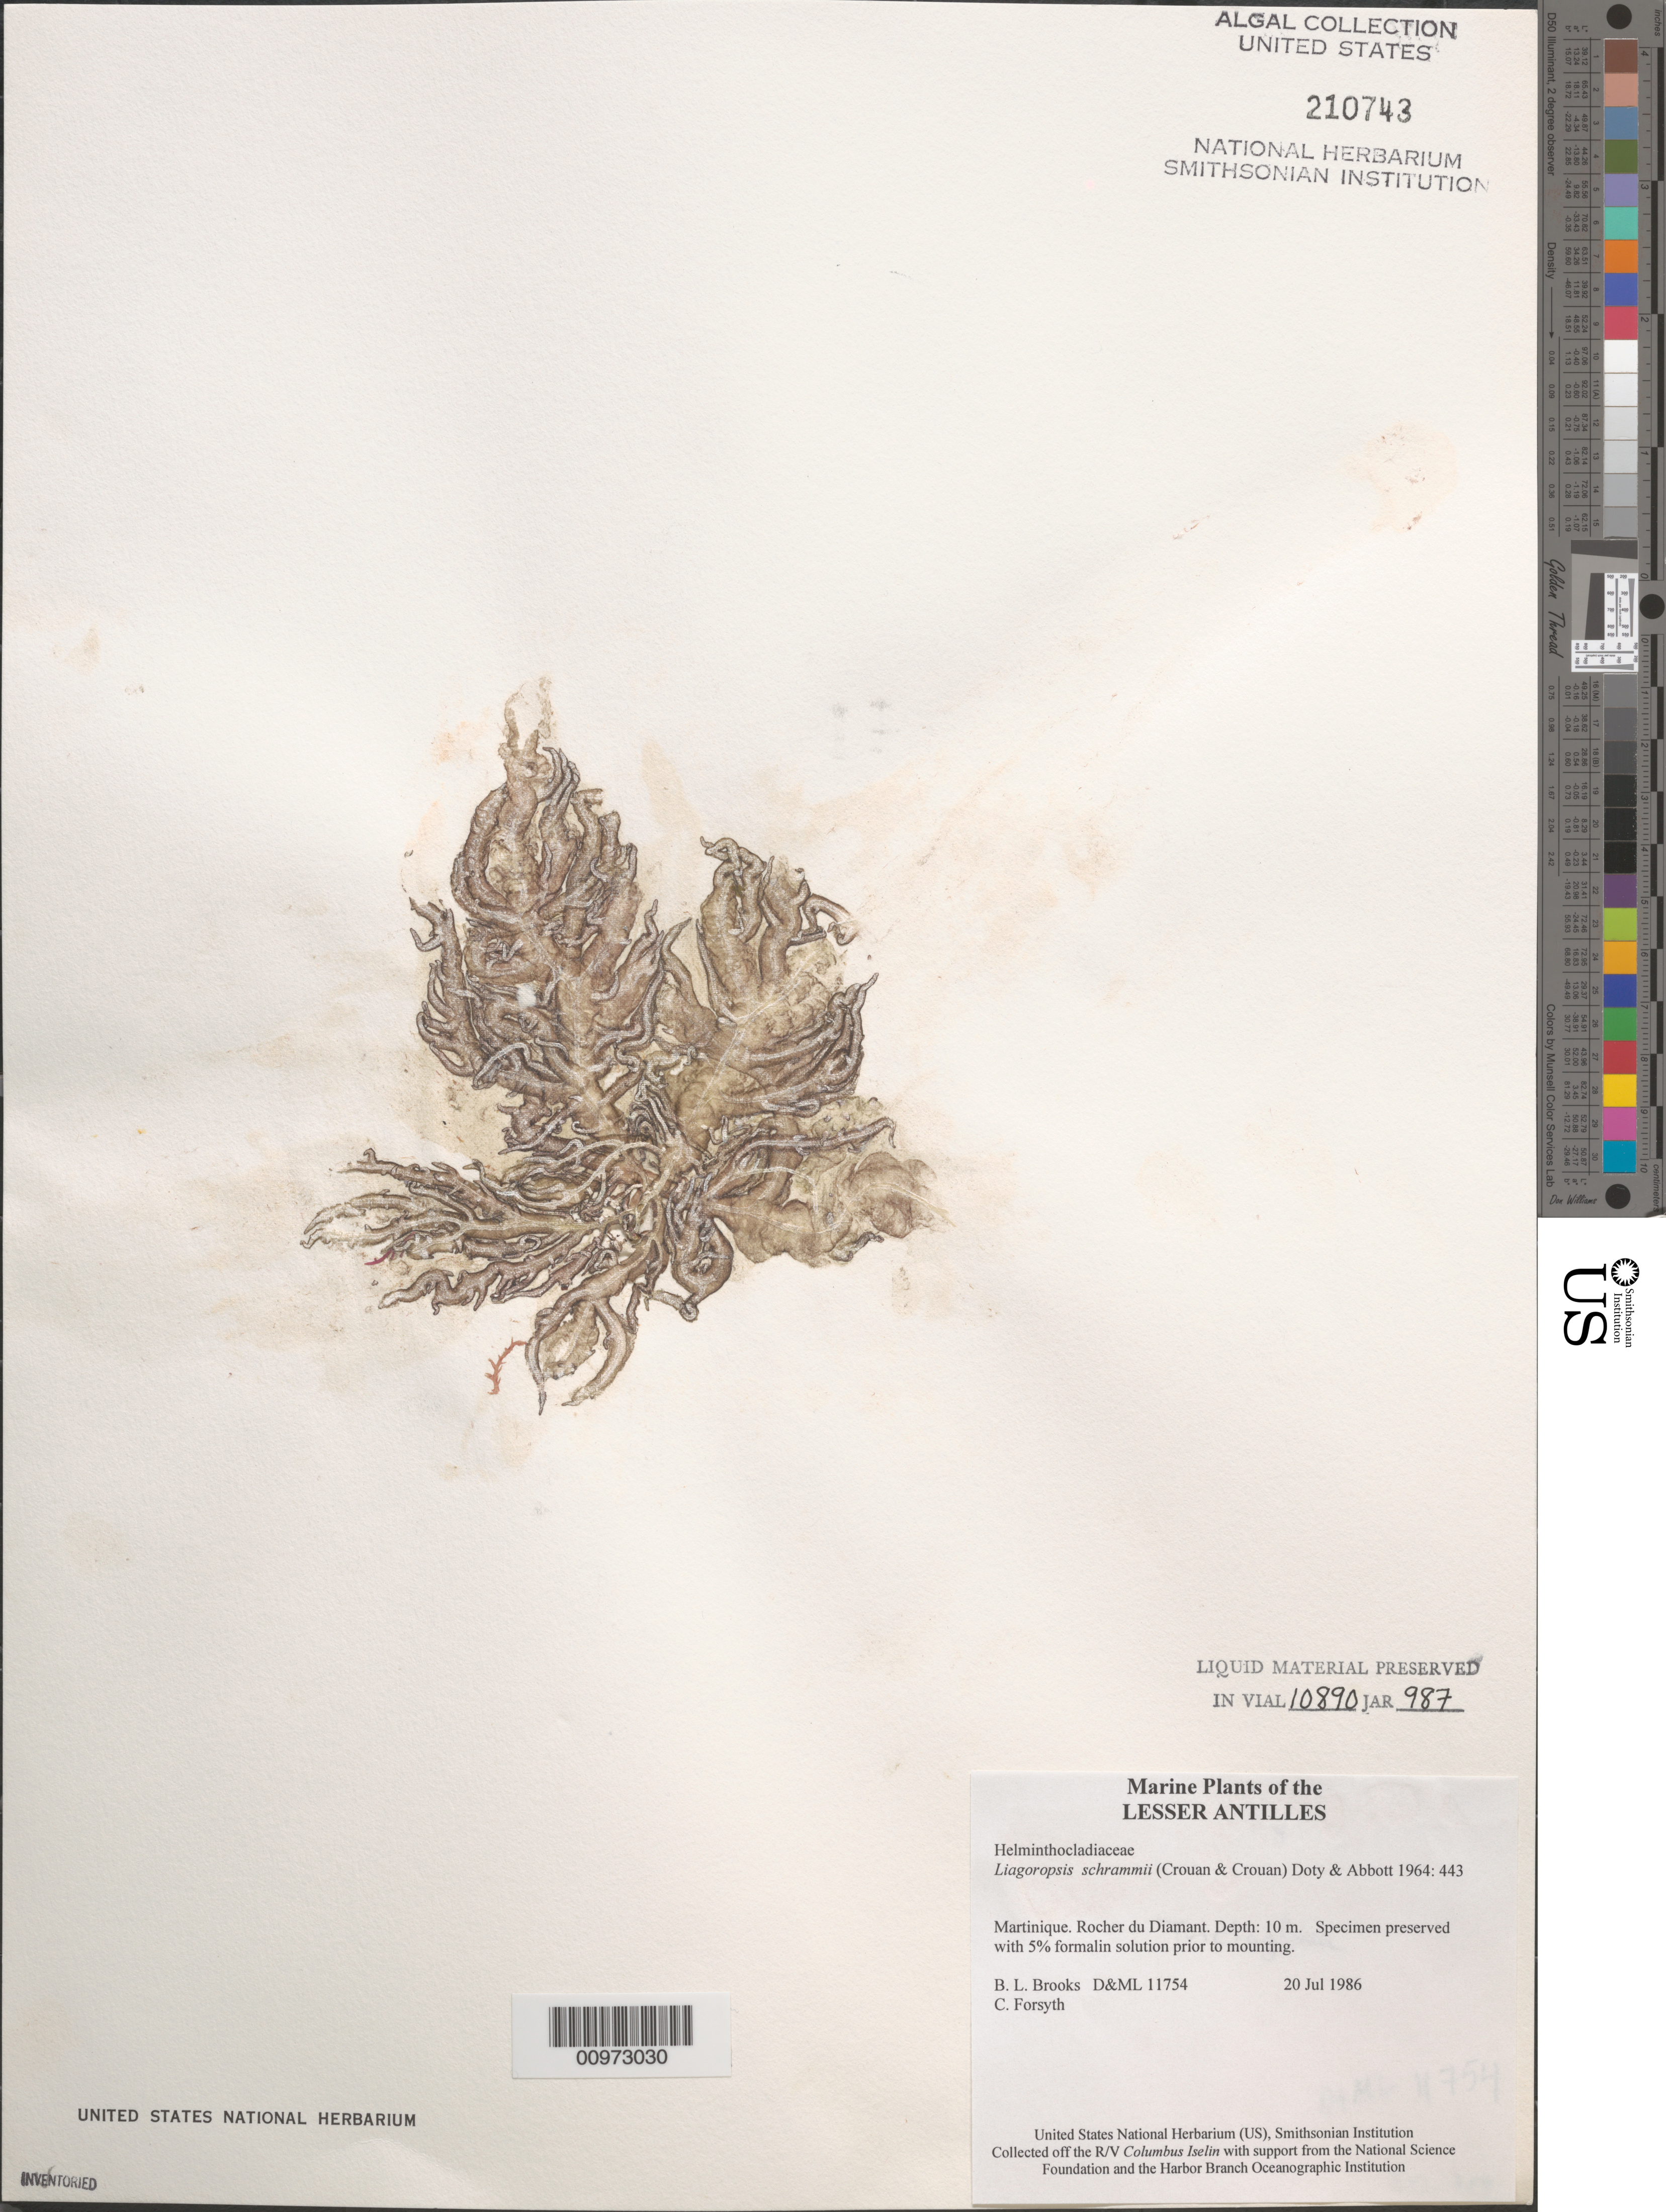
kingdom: Plantae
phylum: Rhodophyta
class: Florideophyceae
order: Nemaliales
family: Liagoraceae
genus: Liagoropsis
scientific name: Liagoropsis schrammii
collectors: B. Brooks & C. Forsyth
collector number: D&ML 11754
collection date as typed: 20 Jul 1986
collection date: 1986-07-20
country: Martinique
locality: Rocher du Diamond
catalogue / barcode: US 210743